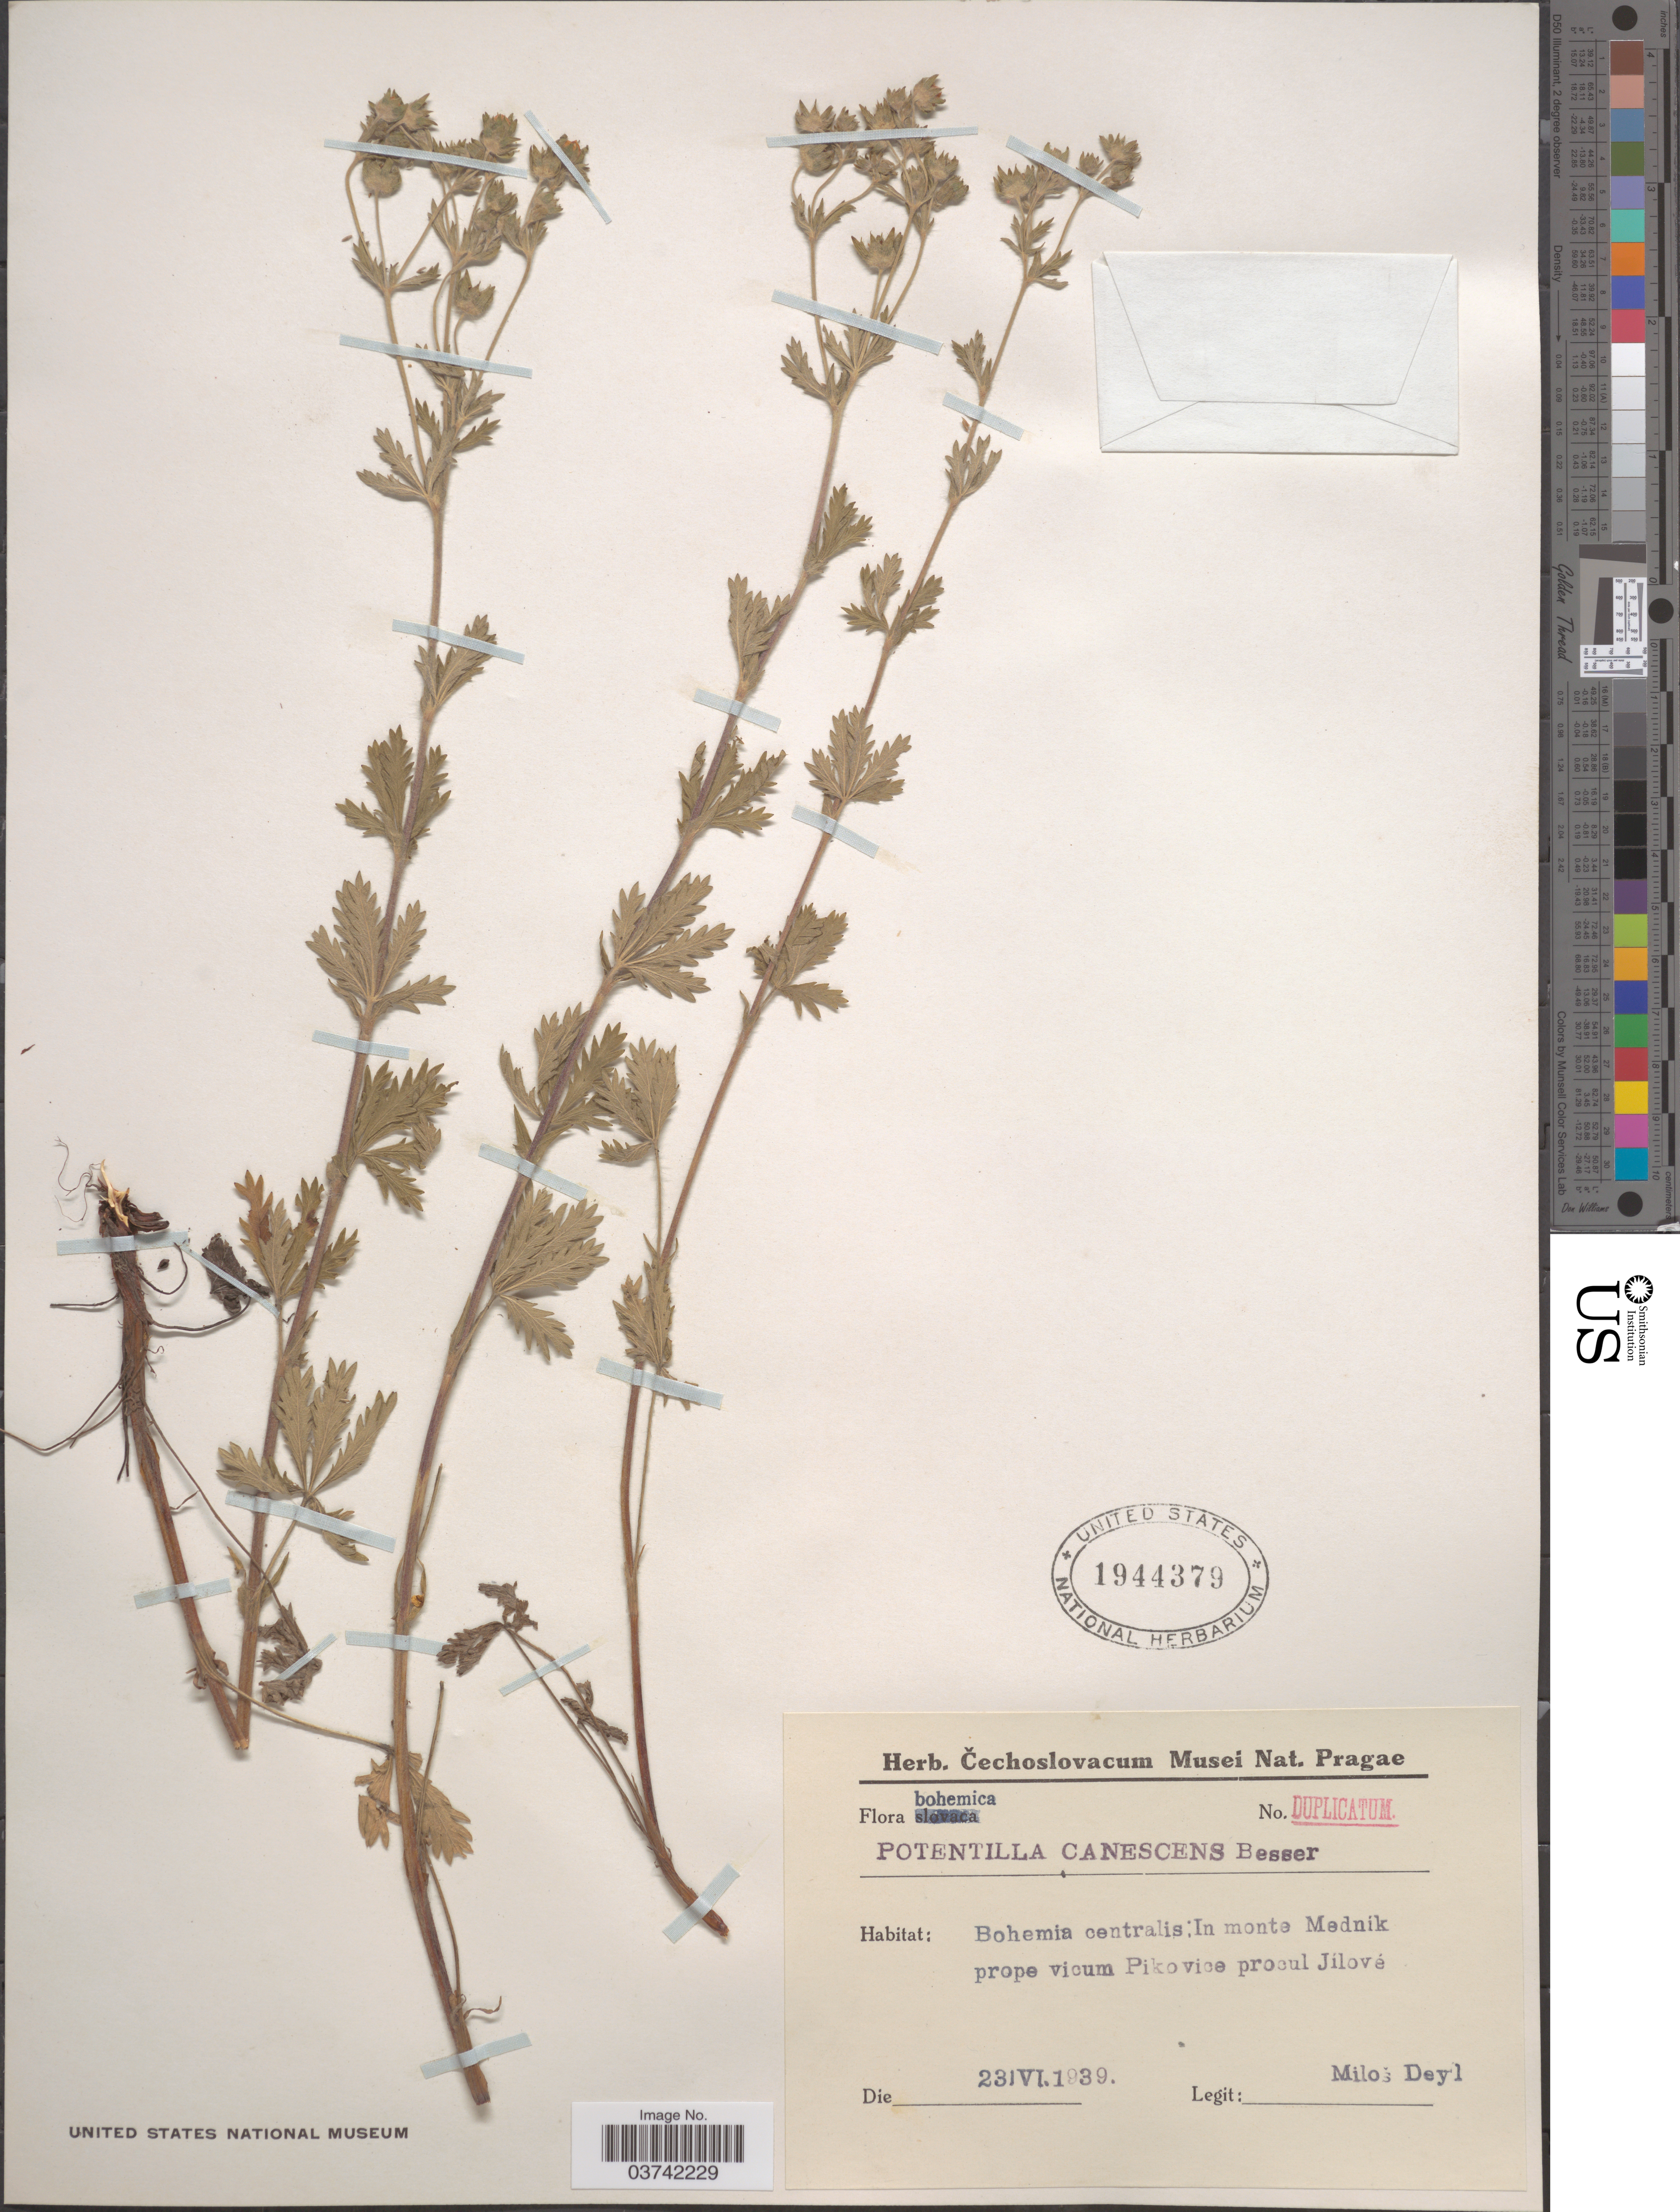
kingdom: Plantae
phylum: Tracheophyta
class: Magnoliopsida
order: Rosales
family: Rosaceae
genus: Potentilla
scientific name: Potentilla canescens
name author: Besser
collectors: M. Deyl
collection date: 1939-06-23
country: Czechia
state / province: Central Bohemian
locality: Bohemica. Bohemia centralis: In monte Mednik prope vicum Pikovice procul Jílové.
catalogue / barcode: US 1944379